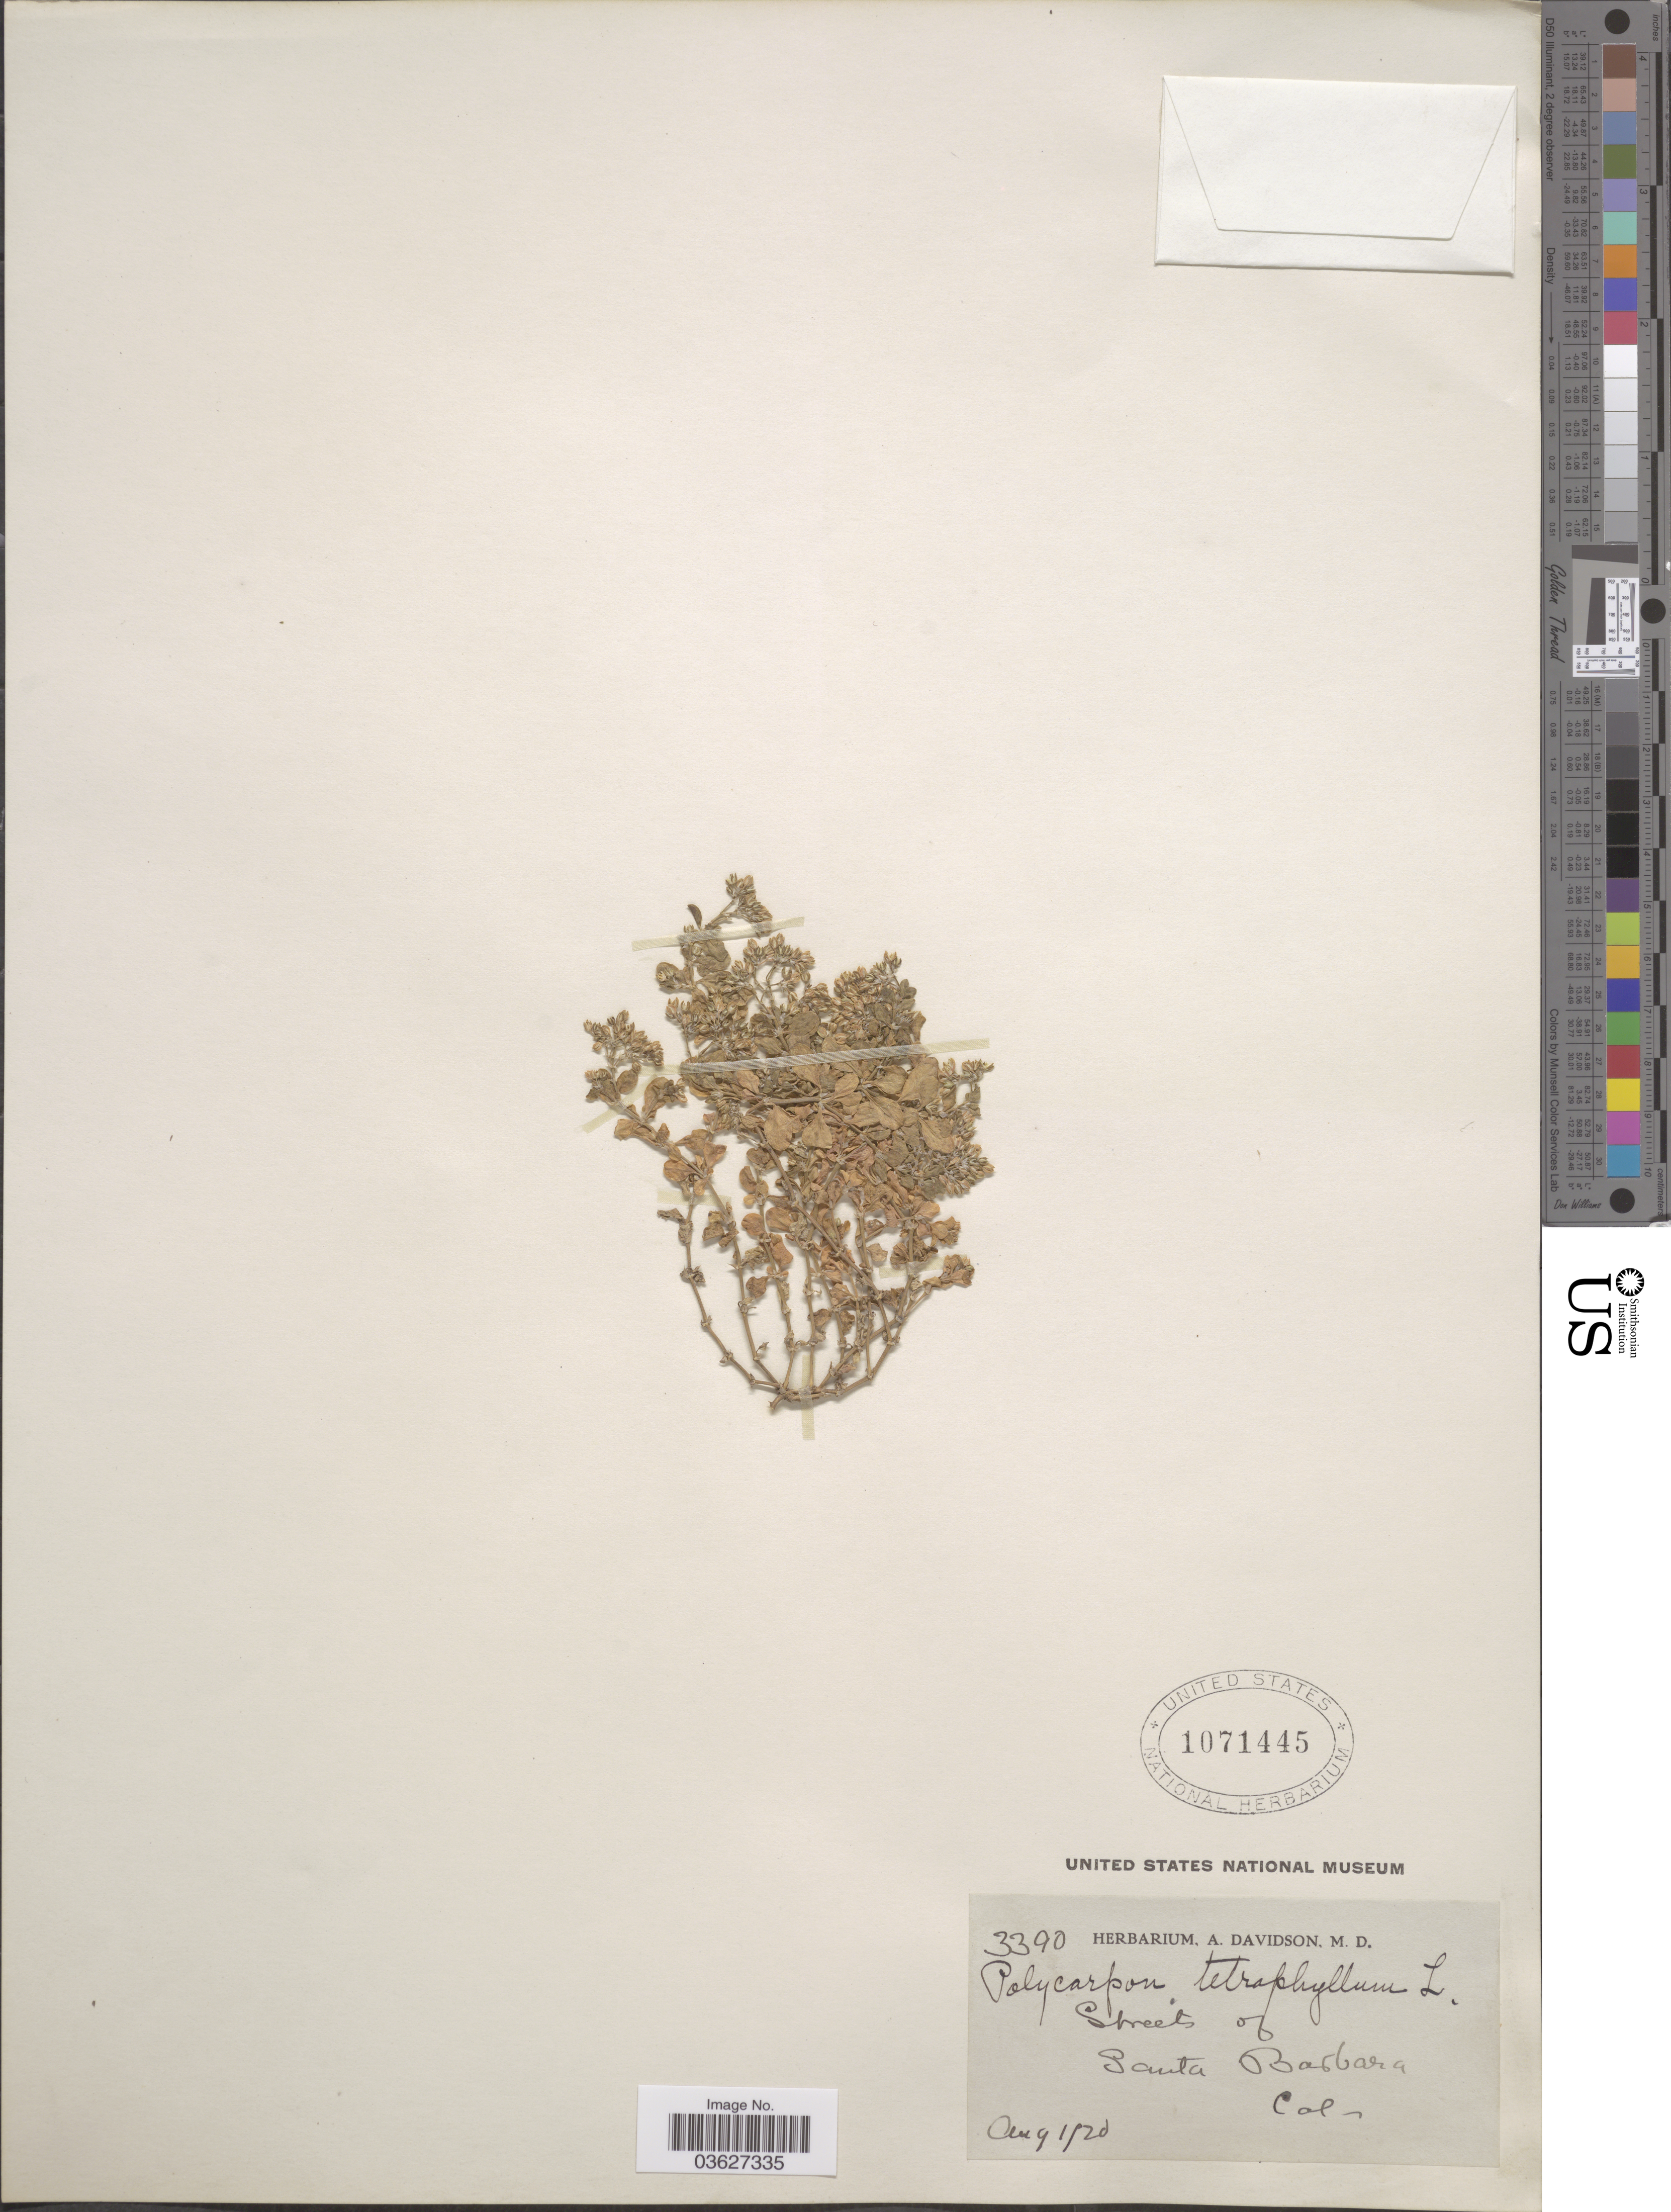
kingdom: Plantae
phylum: Tracheophyta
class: Magnoliopsida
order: Caryophyllales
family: Caryophyllaceae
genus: Polycarpon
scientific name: Polycarpon tetraphyllum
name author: (L.) L.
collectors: ex herb. A. Davidson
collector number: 3390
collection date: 1920-08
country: United States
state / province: California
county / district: Santa Barbara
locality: Streets of Santa Barbara.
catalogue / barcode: US 1071445